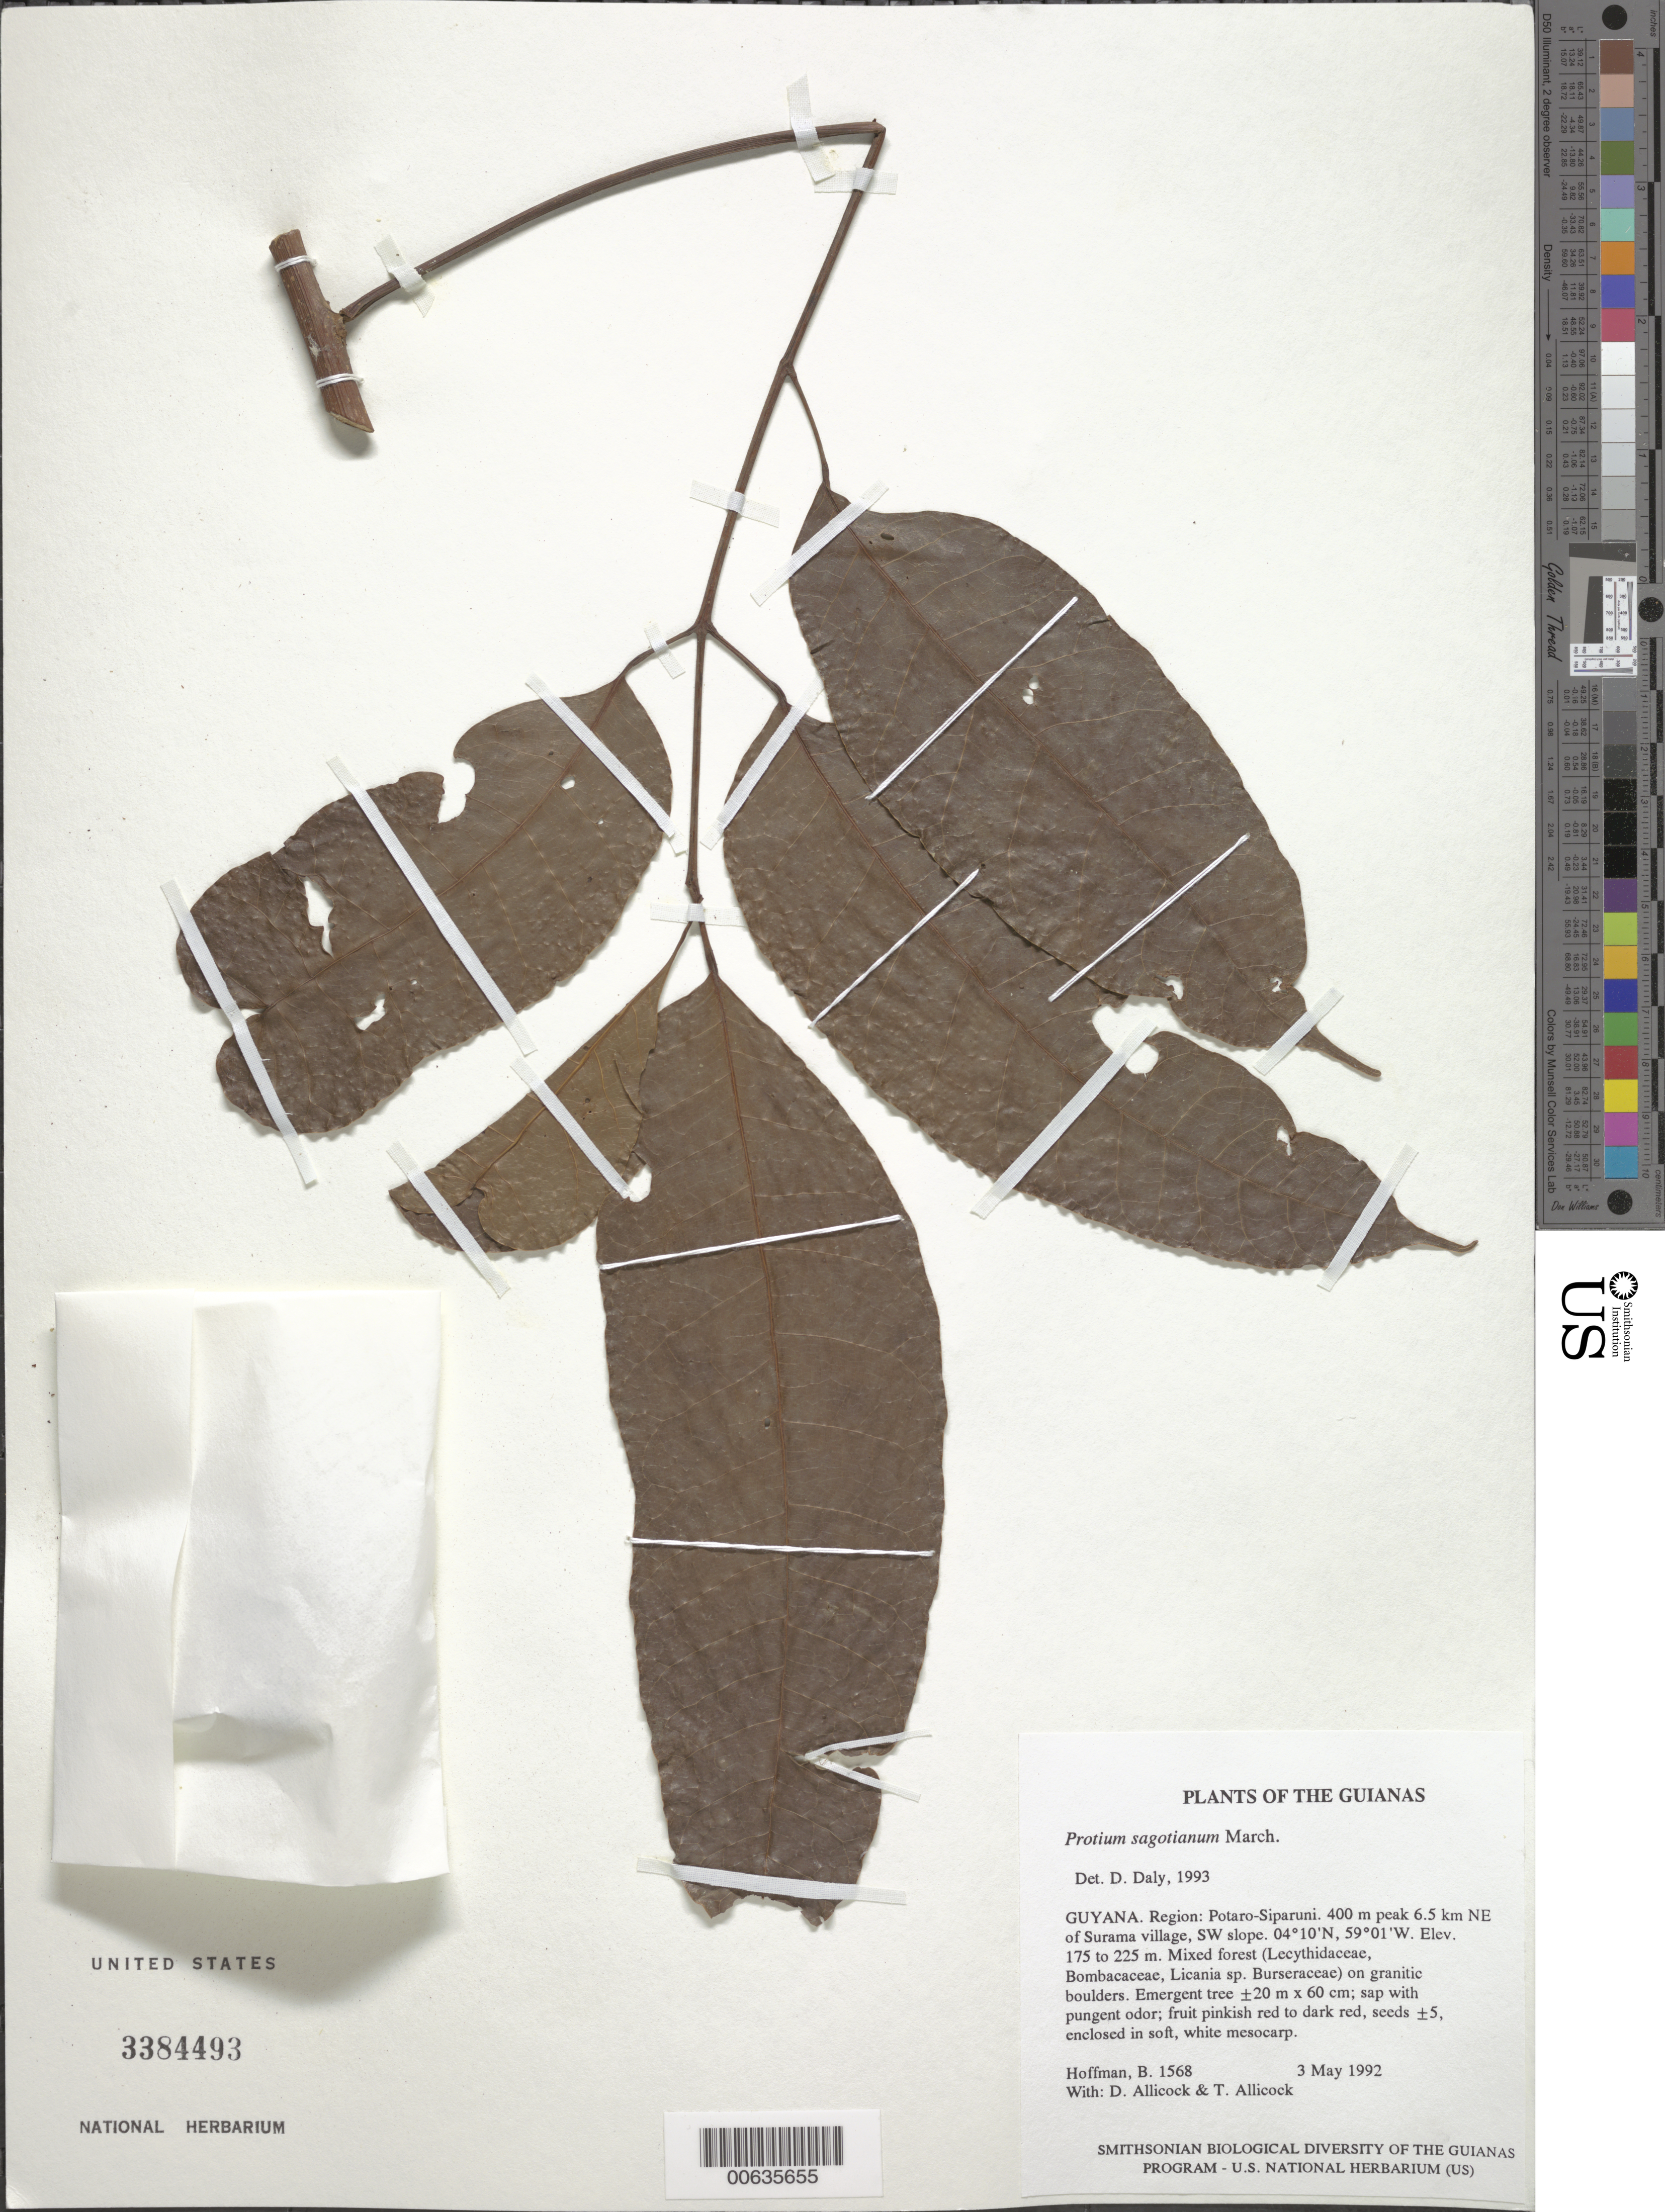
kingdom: Plantae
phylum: Tracheophyta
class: Magnoliopsida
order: Sapindales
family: Burseraceae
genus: Protium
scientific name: Protium sagotianum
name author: Marchand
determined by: Daly, D. C.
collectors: B. Hoffman, D. Allicock & T. Allicock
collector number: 1568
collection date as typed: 3 May 1992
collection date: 1992-05-03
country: Guyana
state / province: Potaro-Siparuni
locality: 400 m peak 6.5 km NE of Surama village, SW slope. Iwokrama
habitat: Mixed forest (Lecythidaceae, Bombacaceae, Licania sp. Burseraceae) on granitic boulders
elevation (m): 175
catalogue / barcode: US 3384493